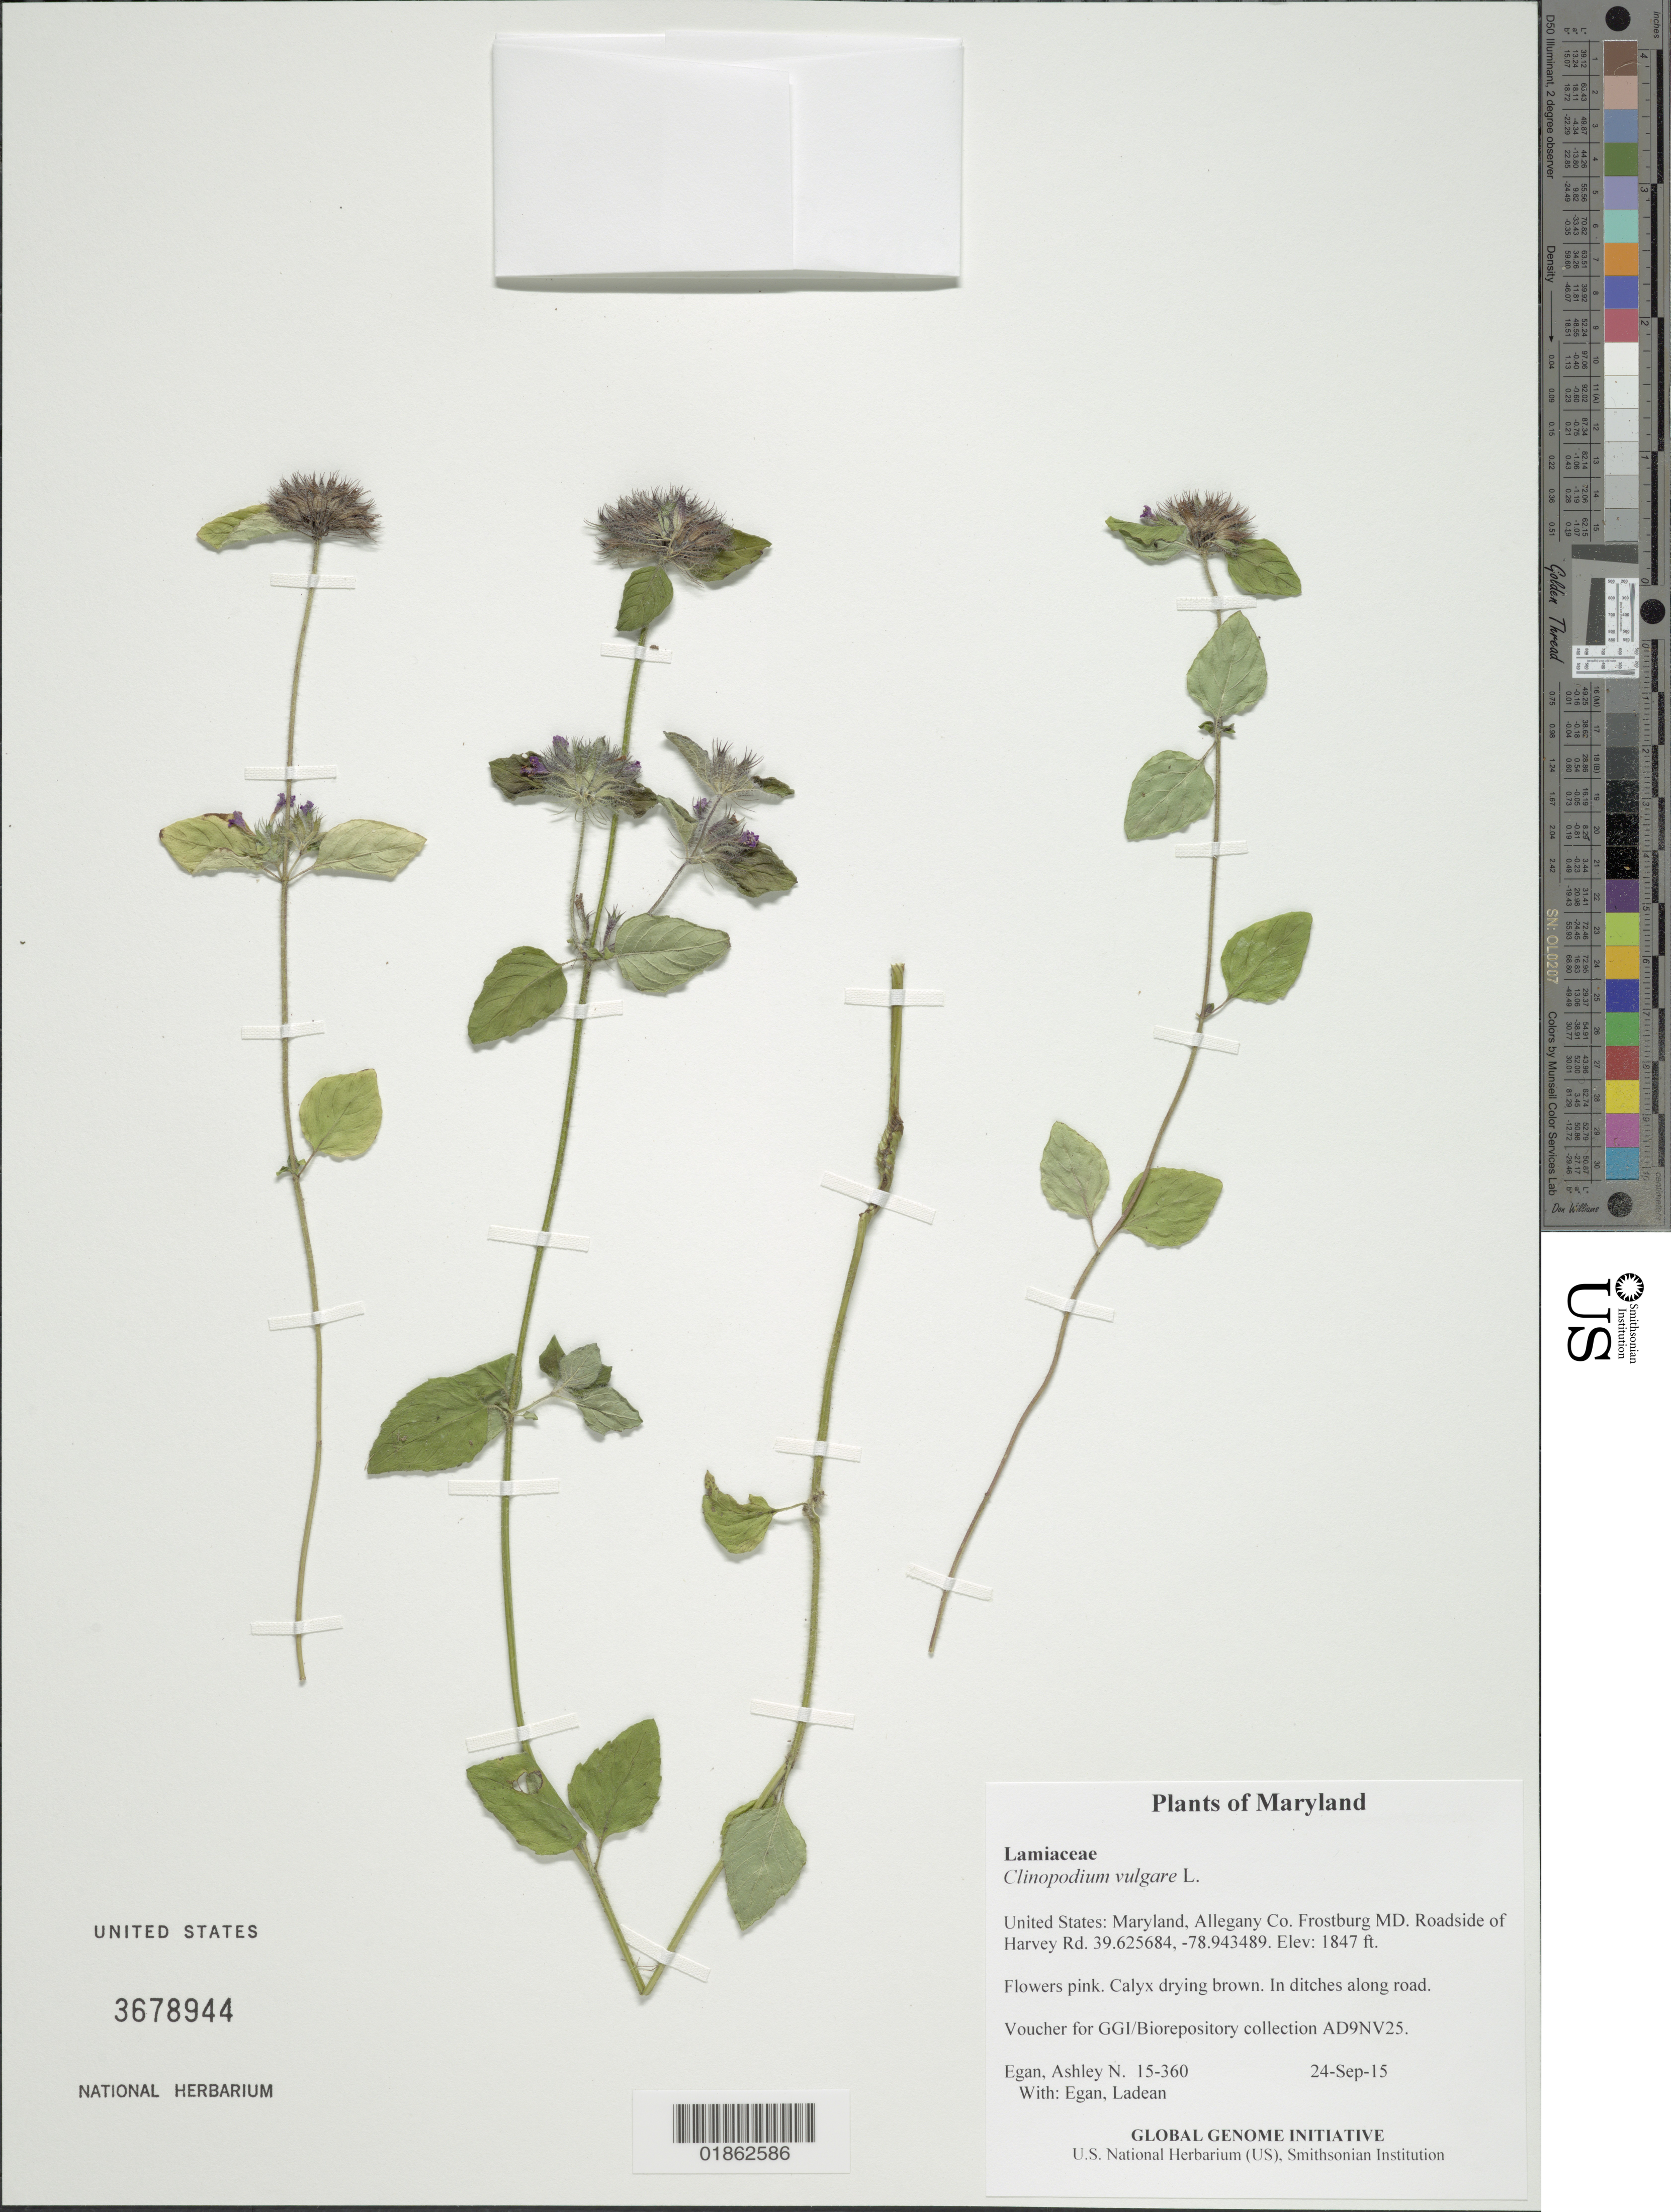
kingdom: Plantae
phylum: Tracheophyta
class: Magnoliopsida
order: Lamiales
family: Lamiaceae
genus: Clinopodium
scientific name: Clinopodium vulgare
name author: L.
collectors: A. N. Egan & L. Egan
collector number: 15-360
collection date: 2015-09-24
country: United States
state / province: Maryland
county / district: Allegany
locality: Frostburg MD. Roadside of Harvey Rd.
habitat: In ditches along road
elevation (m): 563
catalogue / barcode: US 3678944